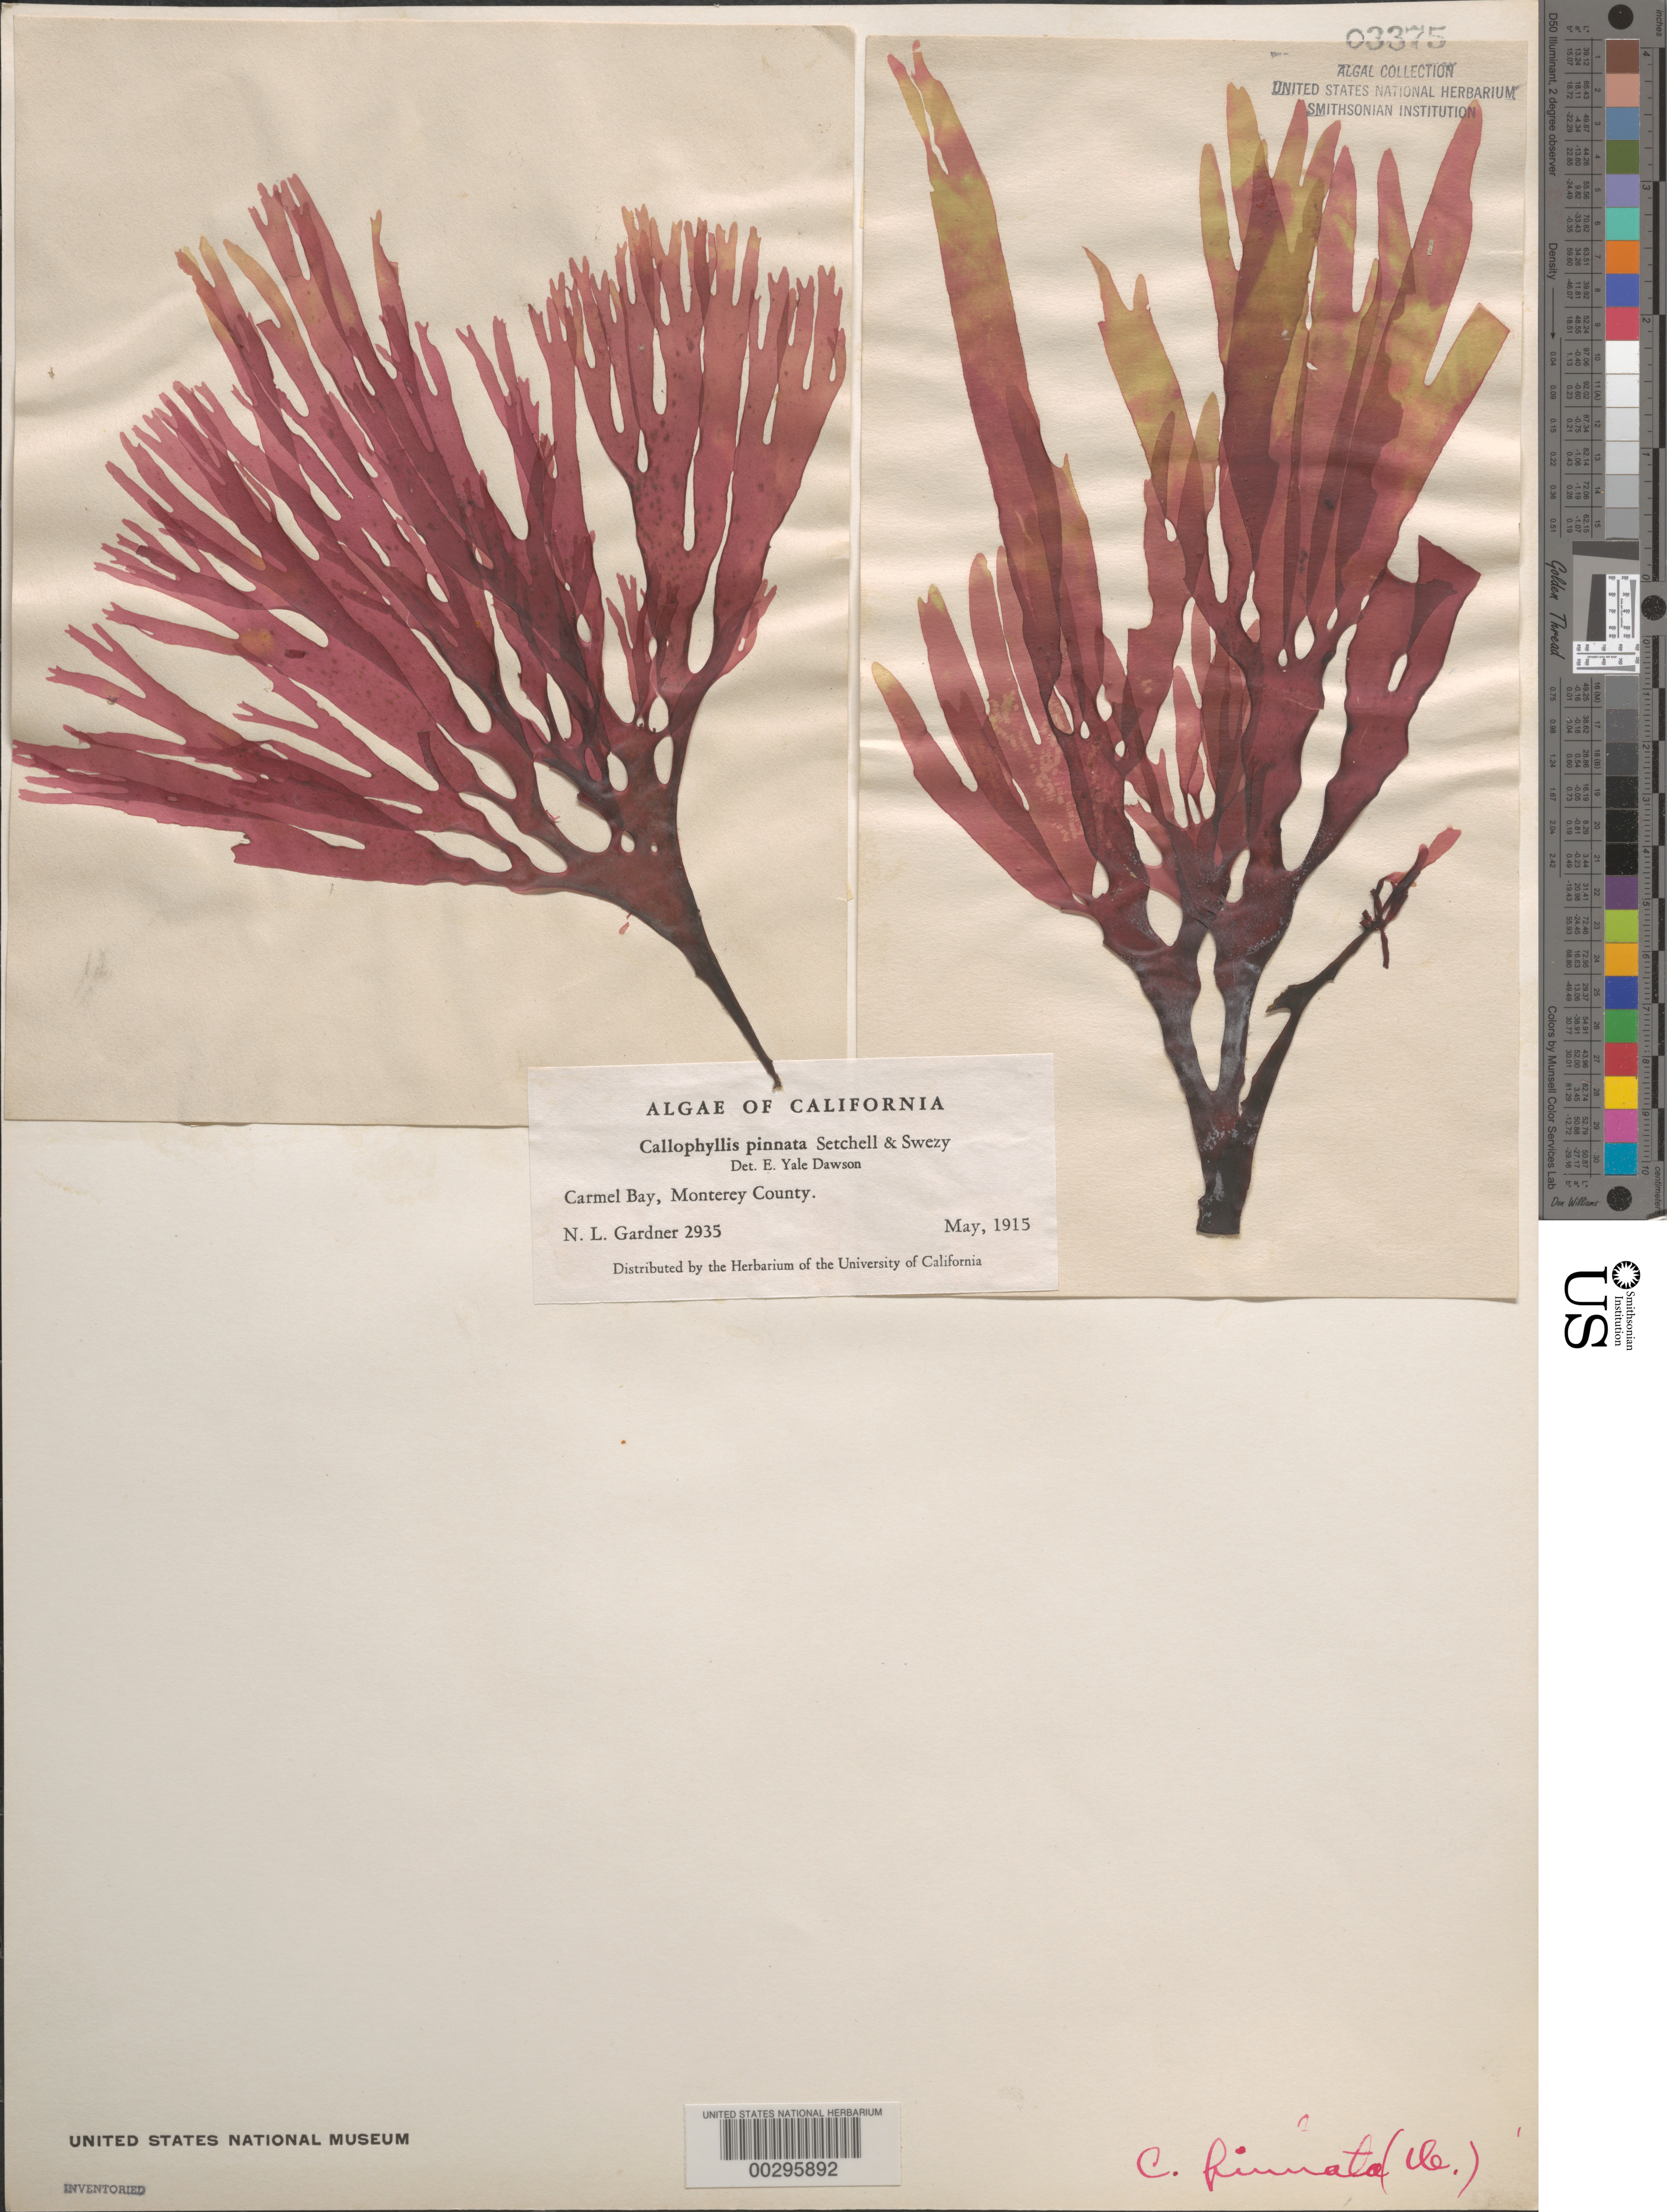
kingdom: Plantae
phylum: Rhodophyta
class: Florideophyceae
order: Gigartinales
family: Kallymeniaceae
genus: Callophyllis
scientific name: Callophyllis pinnata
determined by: Dawson, E. Y.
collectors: N. Gardner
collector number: NLG 2935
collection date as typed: May 1915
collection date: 1915-05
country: United States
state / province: California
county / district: Monterey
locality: Carmel Bay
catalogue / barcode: US 3375